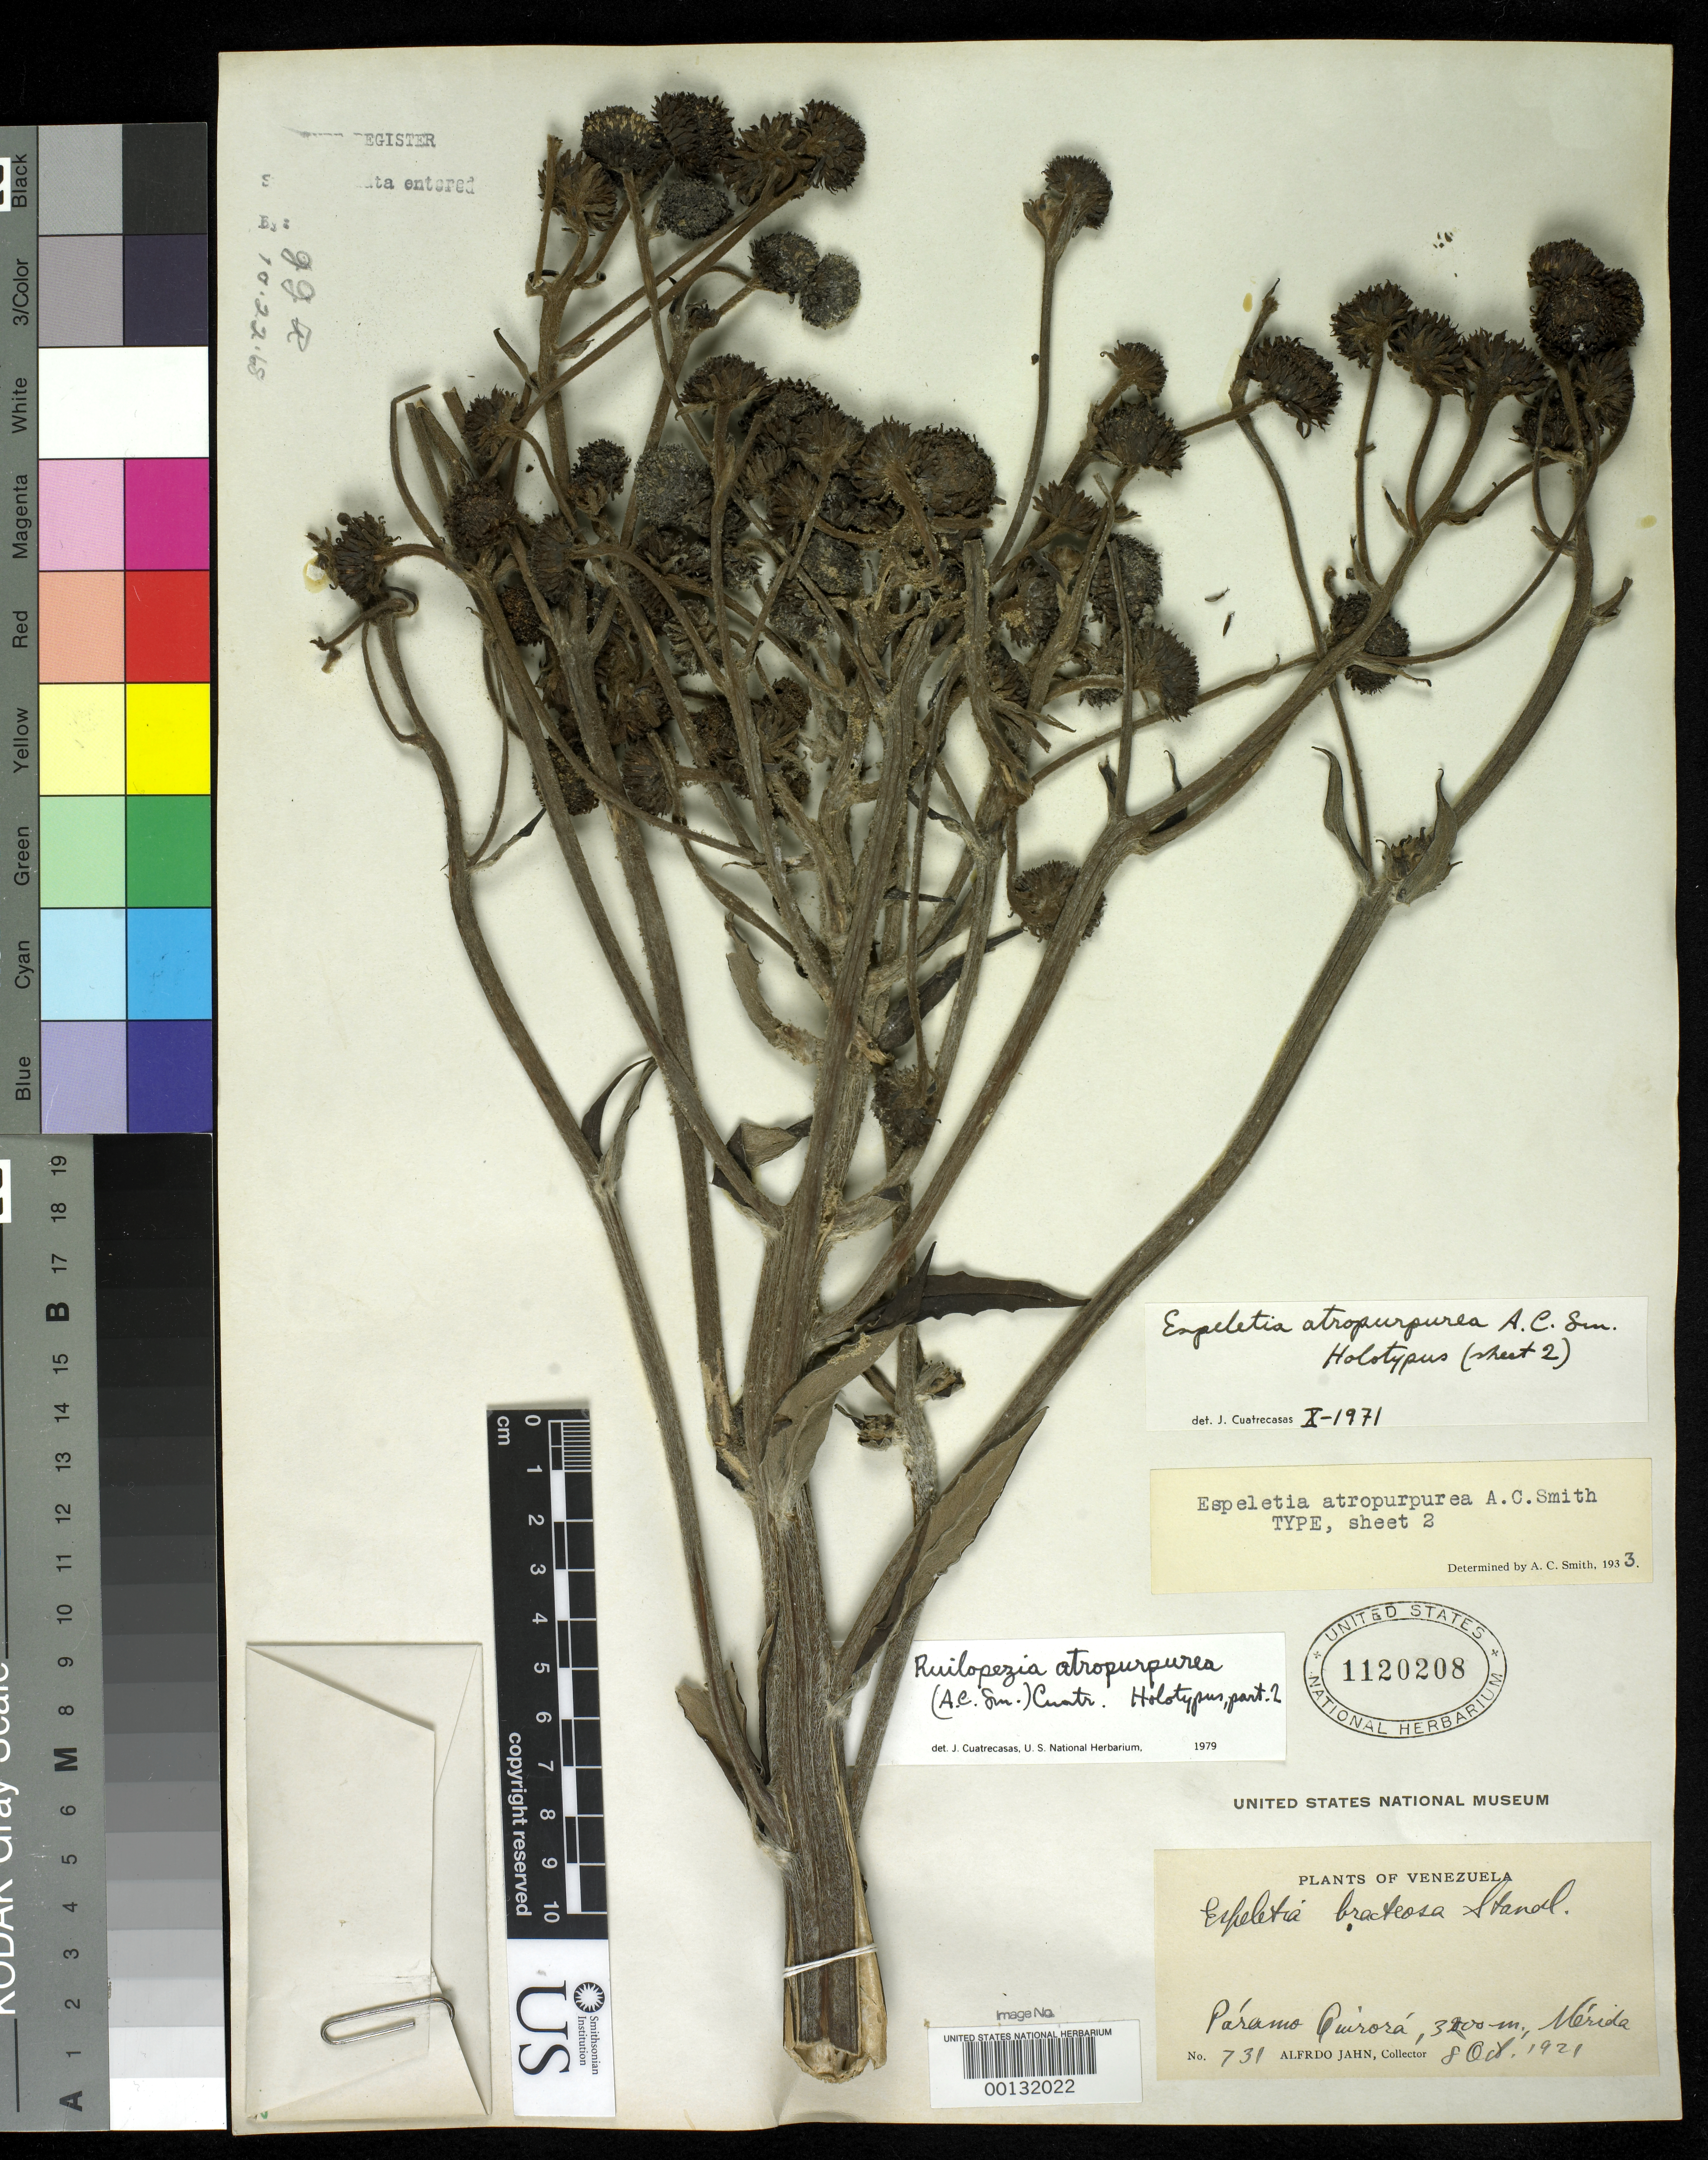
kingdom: Plantae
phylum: Tracheophyta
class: Magnoliopsida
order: Asterales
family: Asteraceae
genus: Espeletia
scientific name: Espeletia atropurpurea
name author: A.C. Sm.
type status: Holotype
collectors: A. Jahn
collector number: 731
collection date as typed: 08 Oct 1921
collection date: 1921-10-08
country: Venezuela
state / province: Mérida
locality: Páramo de Quirora.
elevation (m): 3200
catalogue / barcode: US 1120208